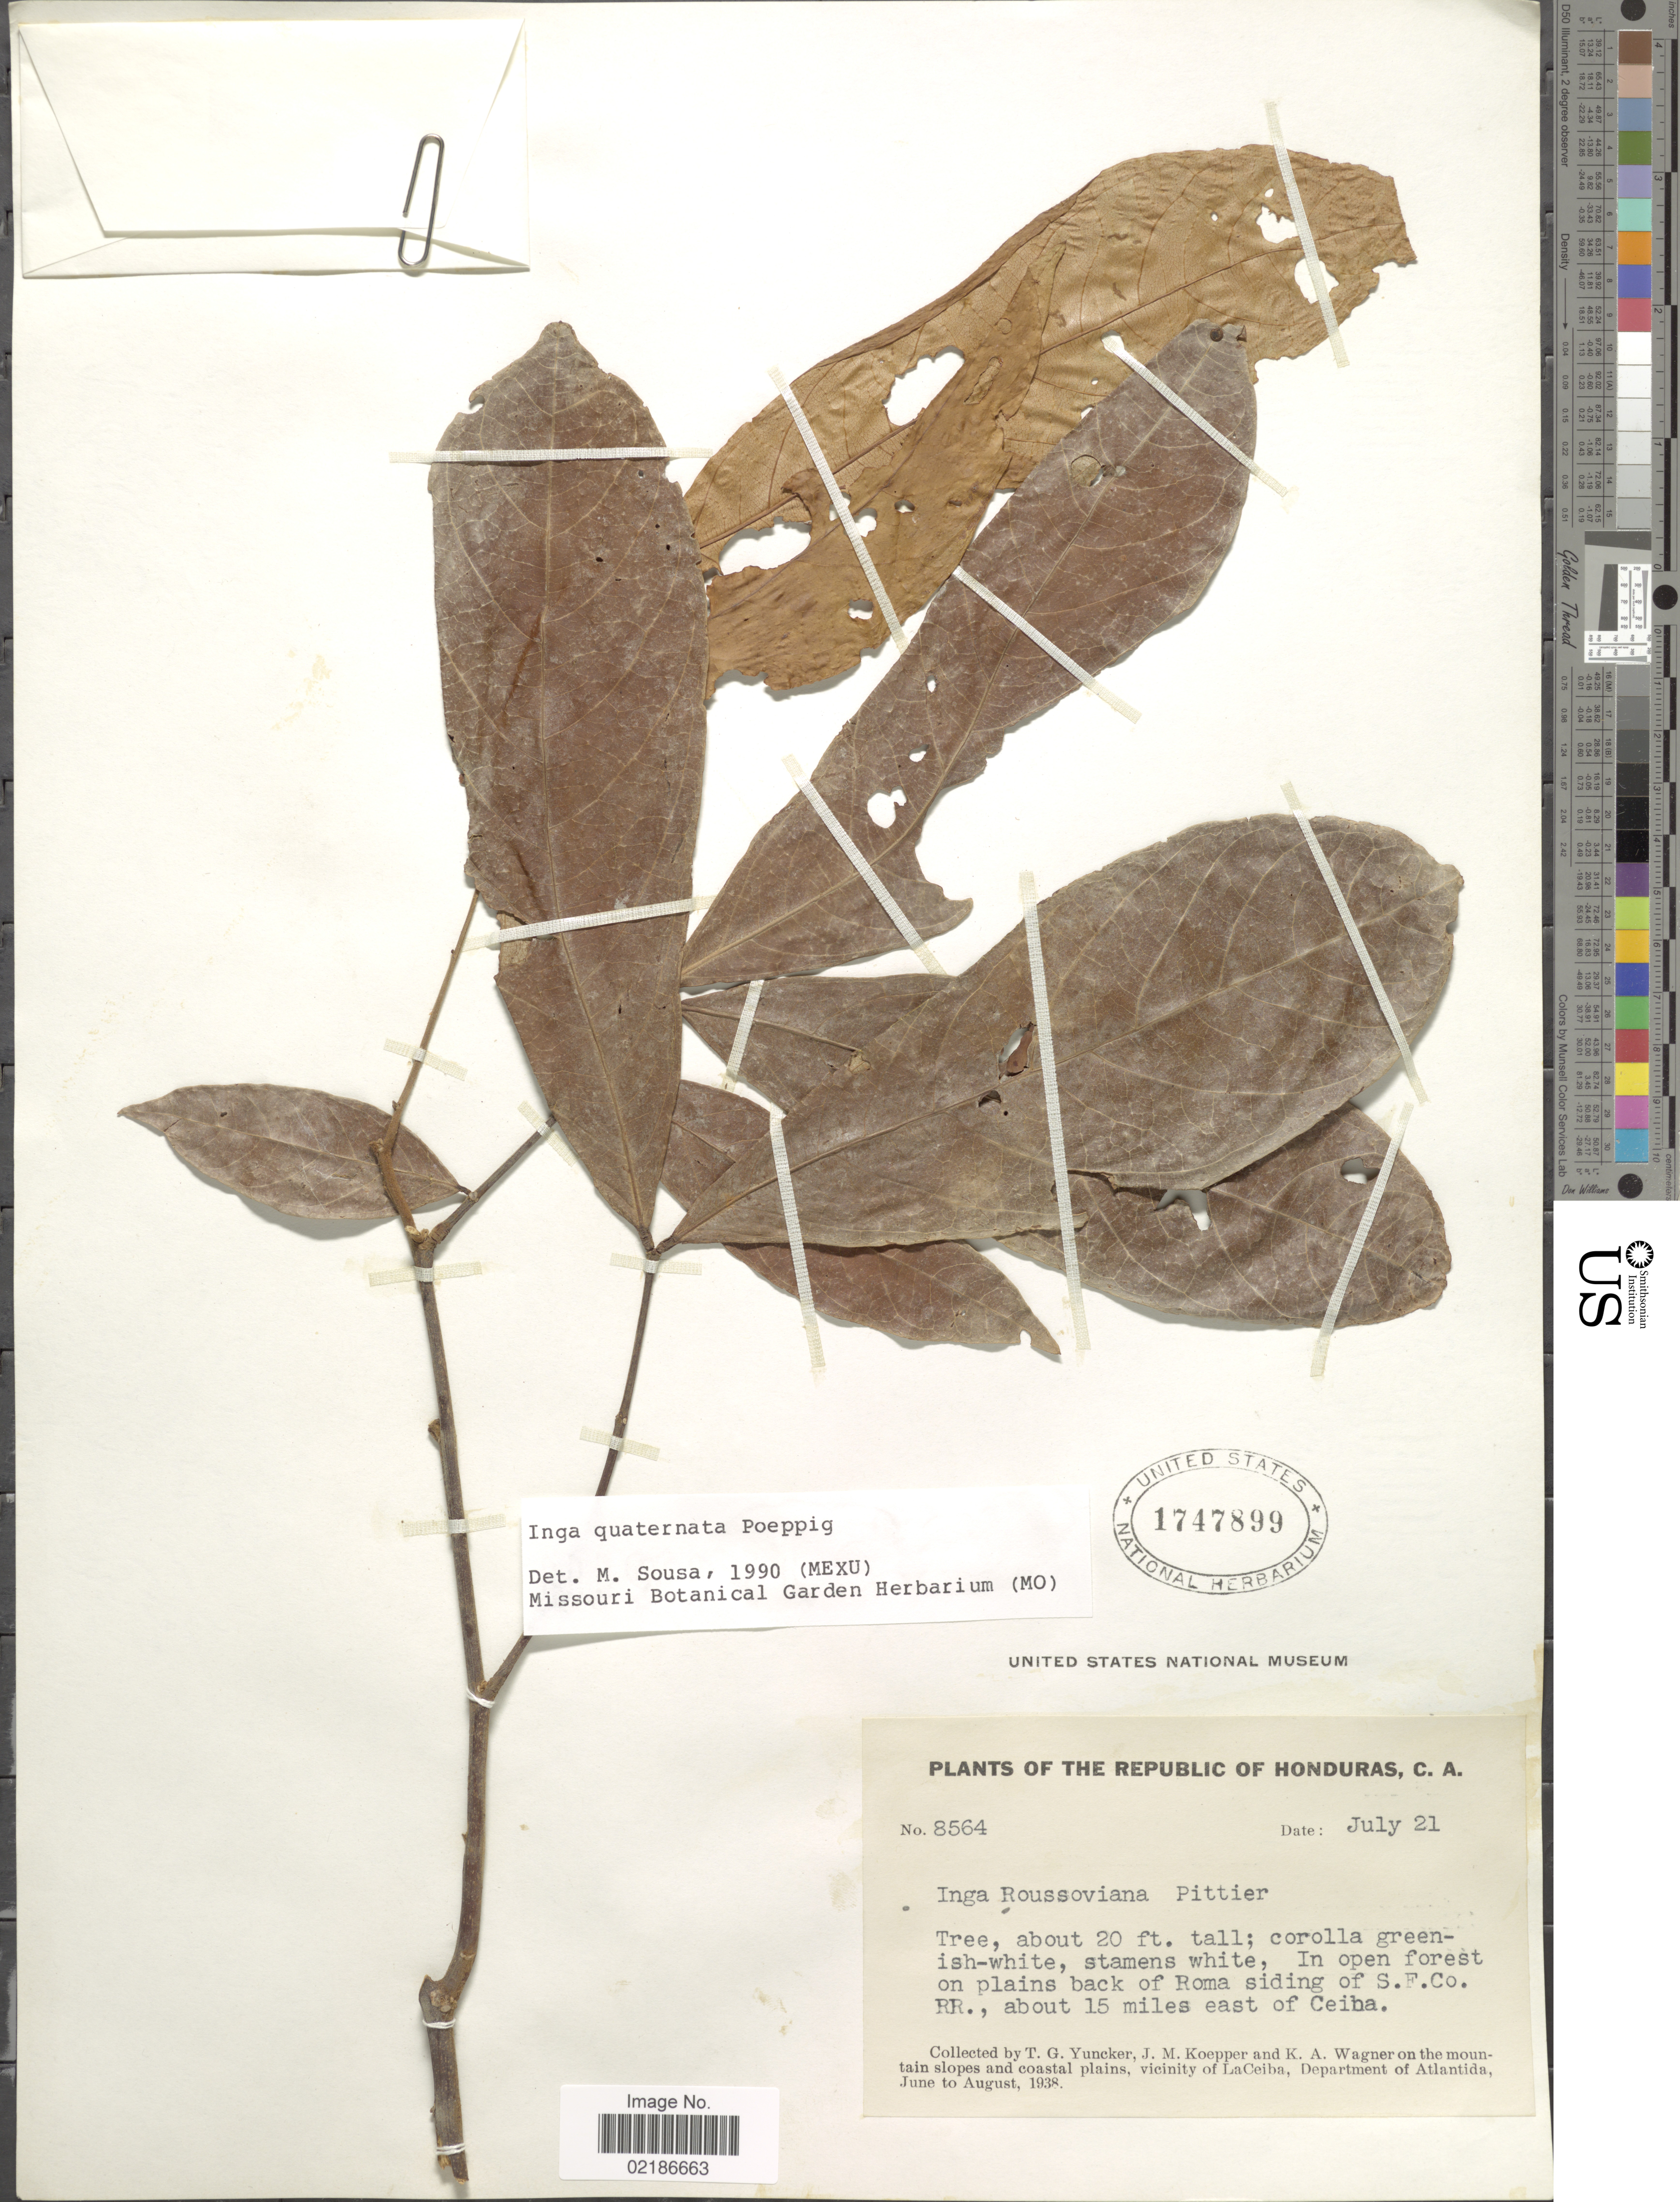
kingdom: Plantae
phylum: Tracheophyta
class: Magnoliopsida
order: Fabales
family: Fabaceae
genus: Inga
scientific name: Inga quaternata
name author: Poepp. & Endl.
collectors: T. G. Yuncker, J. M. Koepper & K. A. Wagner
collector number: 8564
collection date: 1938-07-21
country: Honduras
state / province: Atlántida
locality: Republic of Honduras, plains back of Roma siding of S. F. Co RR, about 15 miles east of Ceiba, Vicinity of La Ceiba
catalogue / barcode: US 1747899